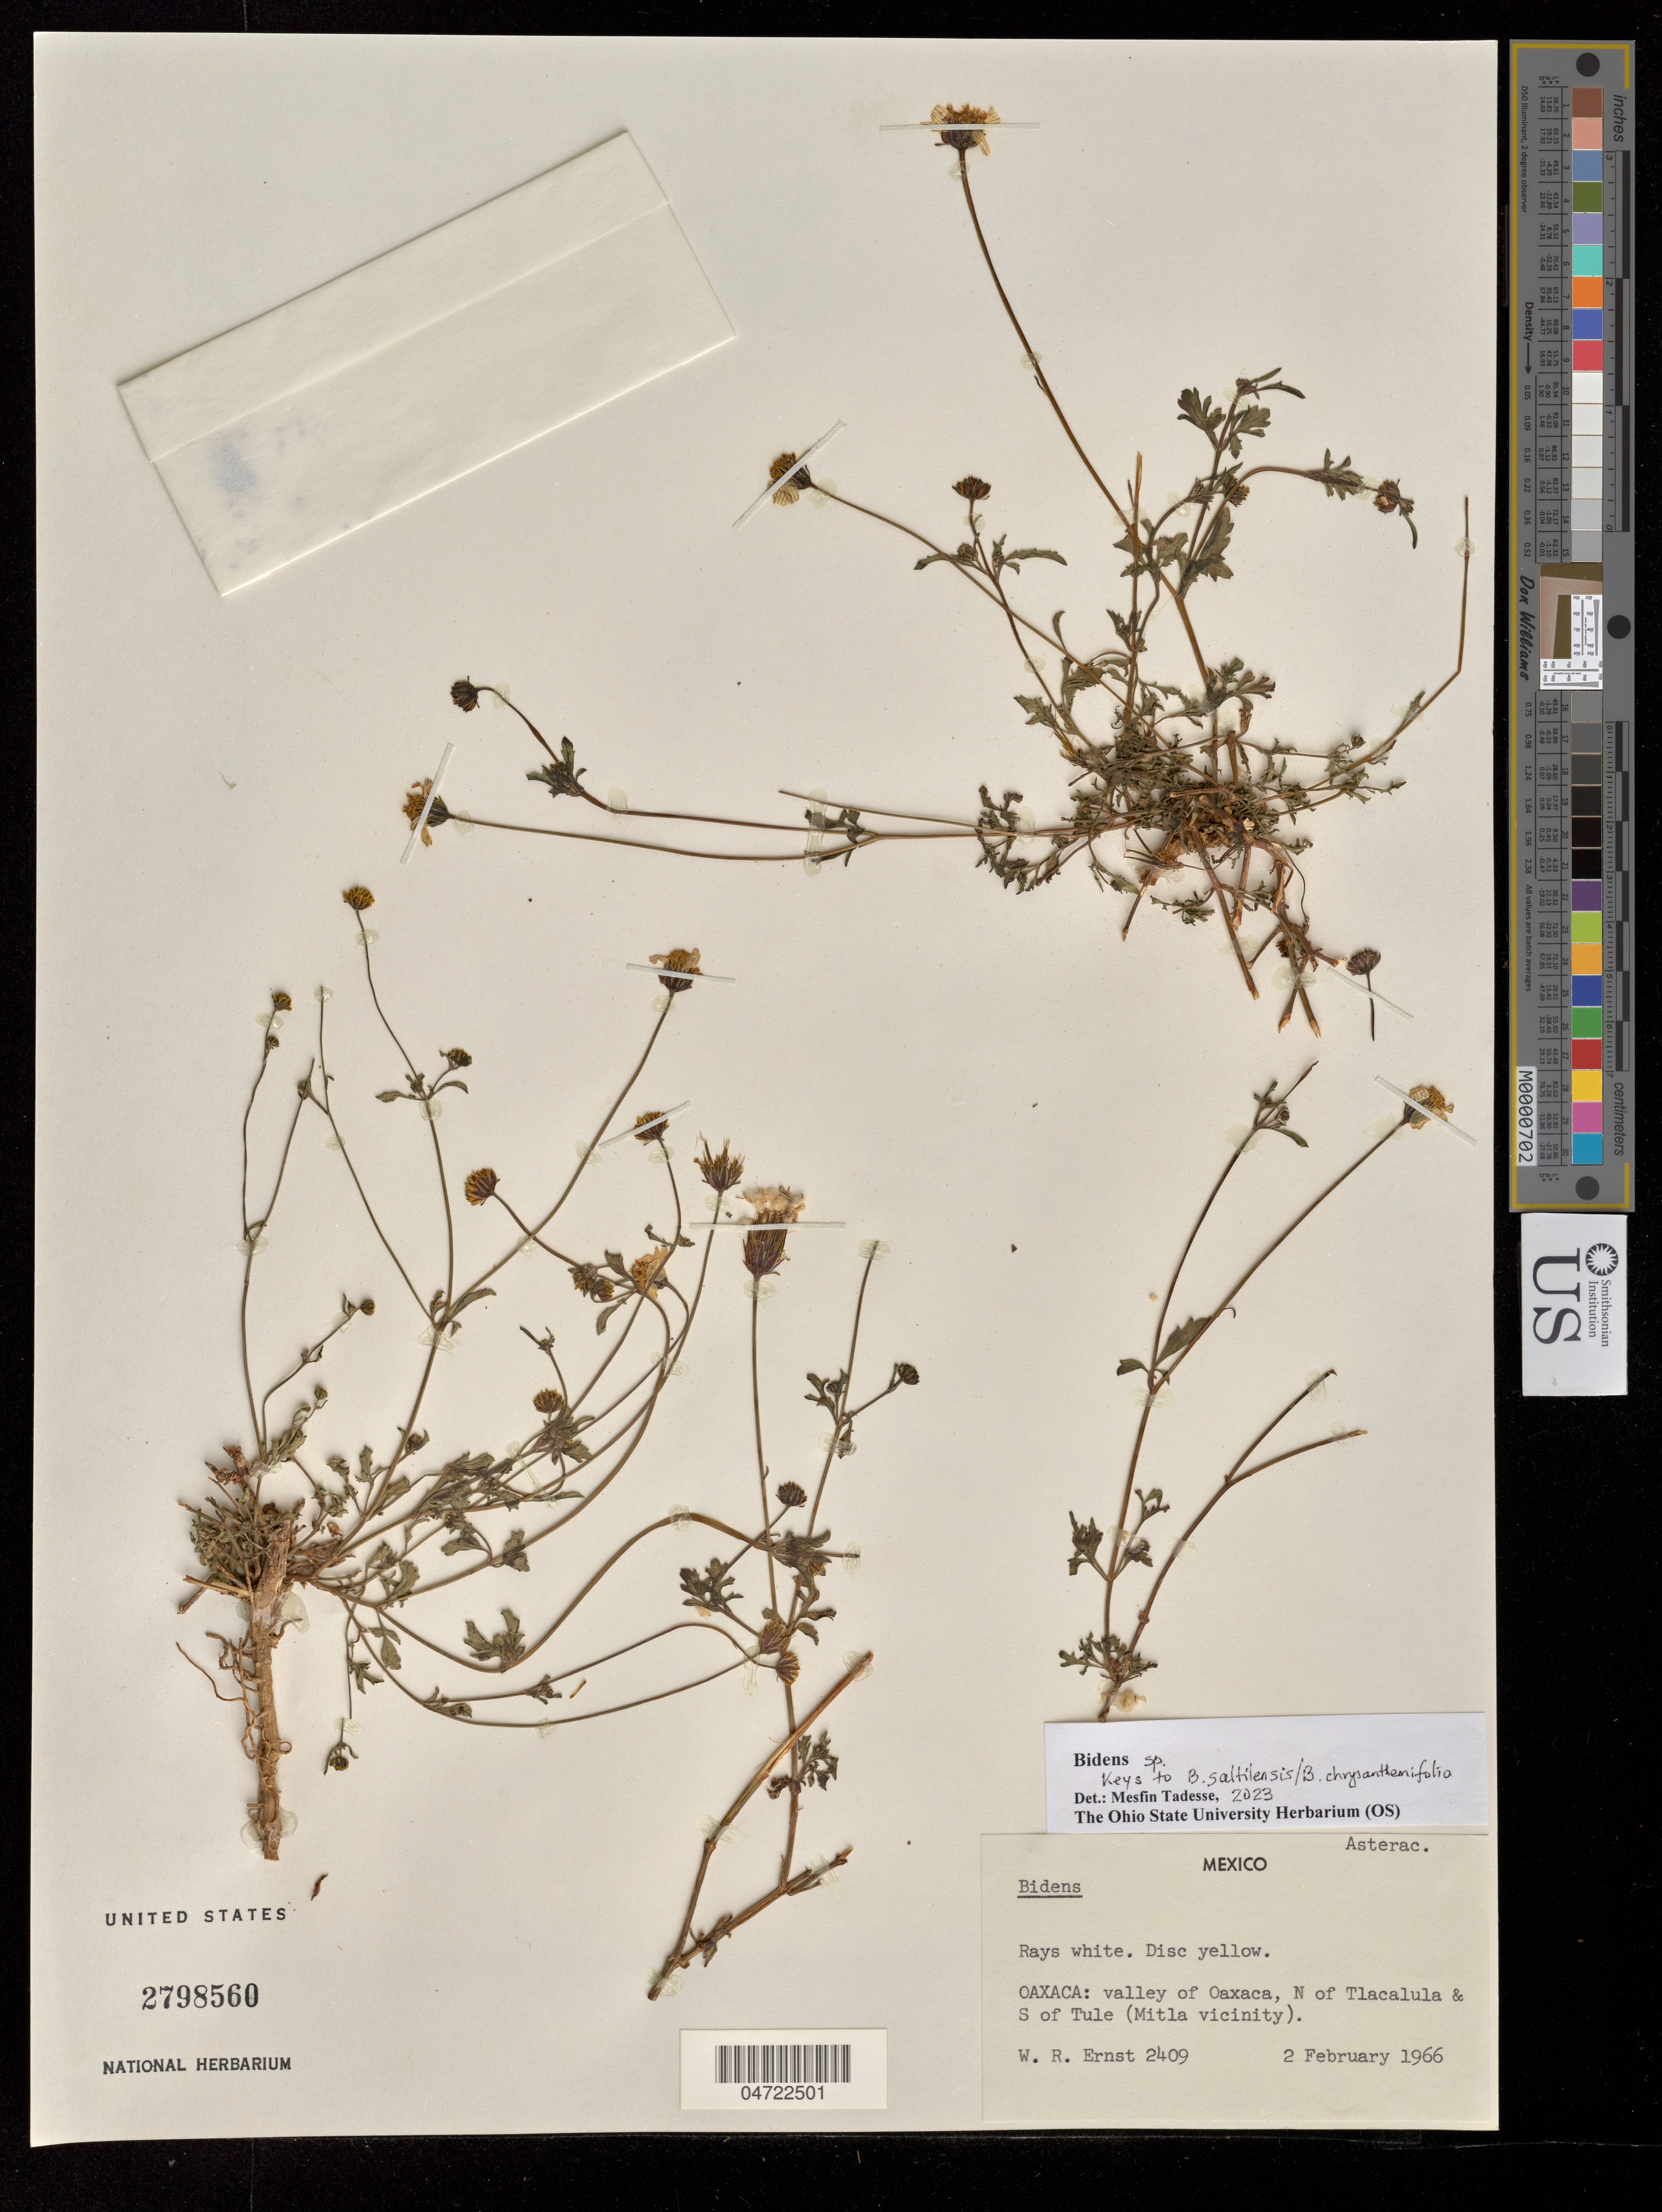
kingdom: Plantae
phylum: Tracheophyta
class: Magnoliopsida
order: Asterales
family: Asteraceae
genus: Bidens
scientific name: Bidens sp.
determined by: Tadesse, M.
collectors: W. R. Ernst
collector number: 2409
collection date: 1966-02-02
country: Mexico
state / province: Oaxaca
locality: Oaxaca Valley north of Tlacalula and south of Tule.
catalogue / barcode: US 2798560